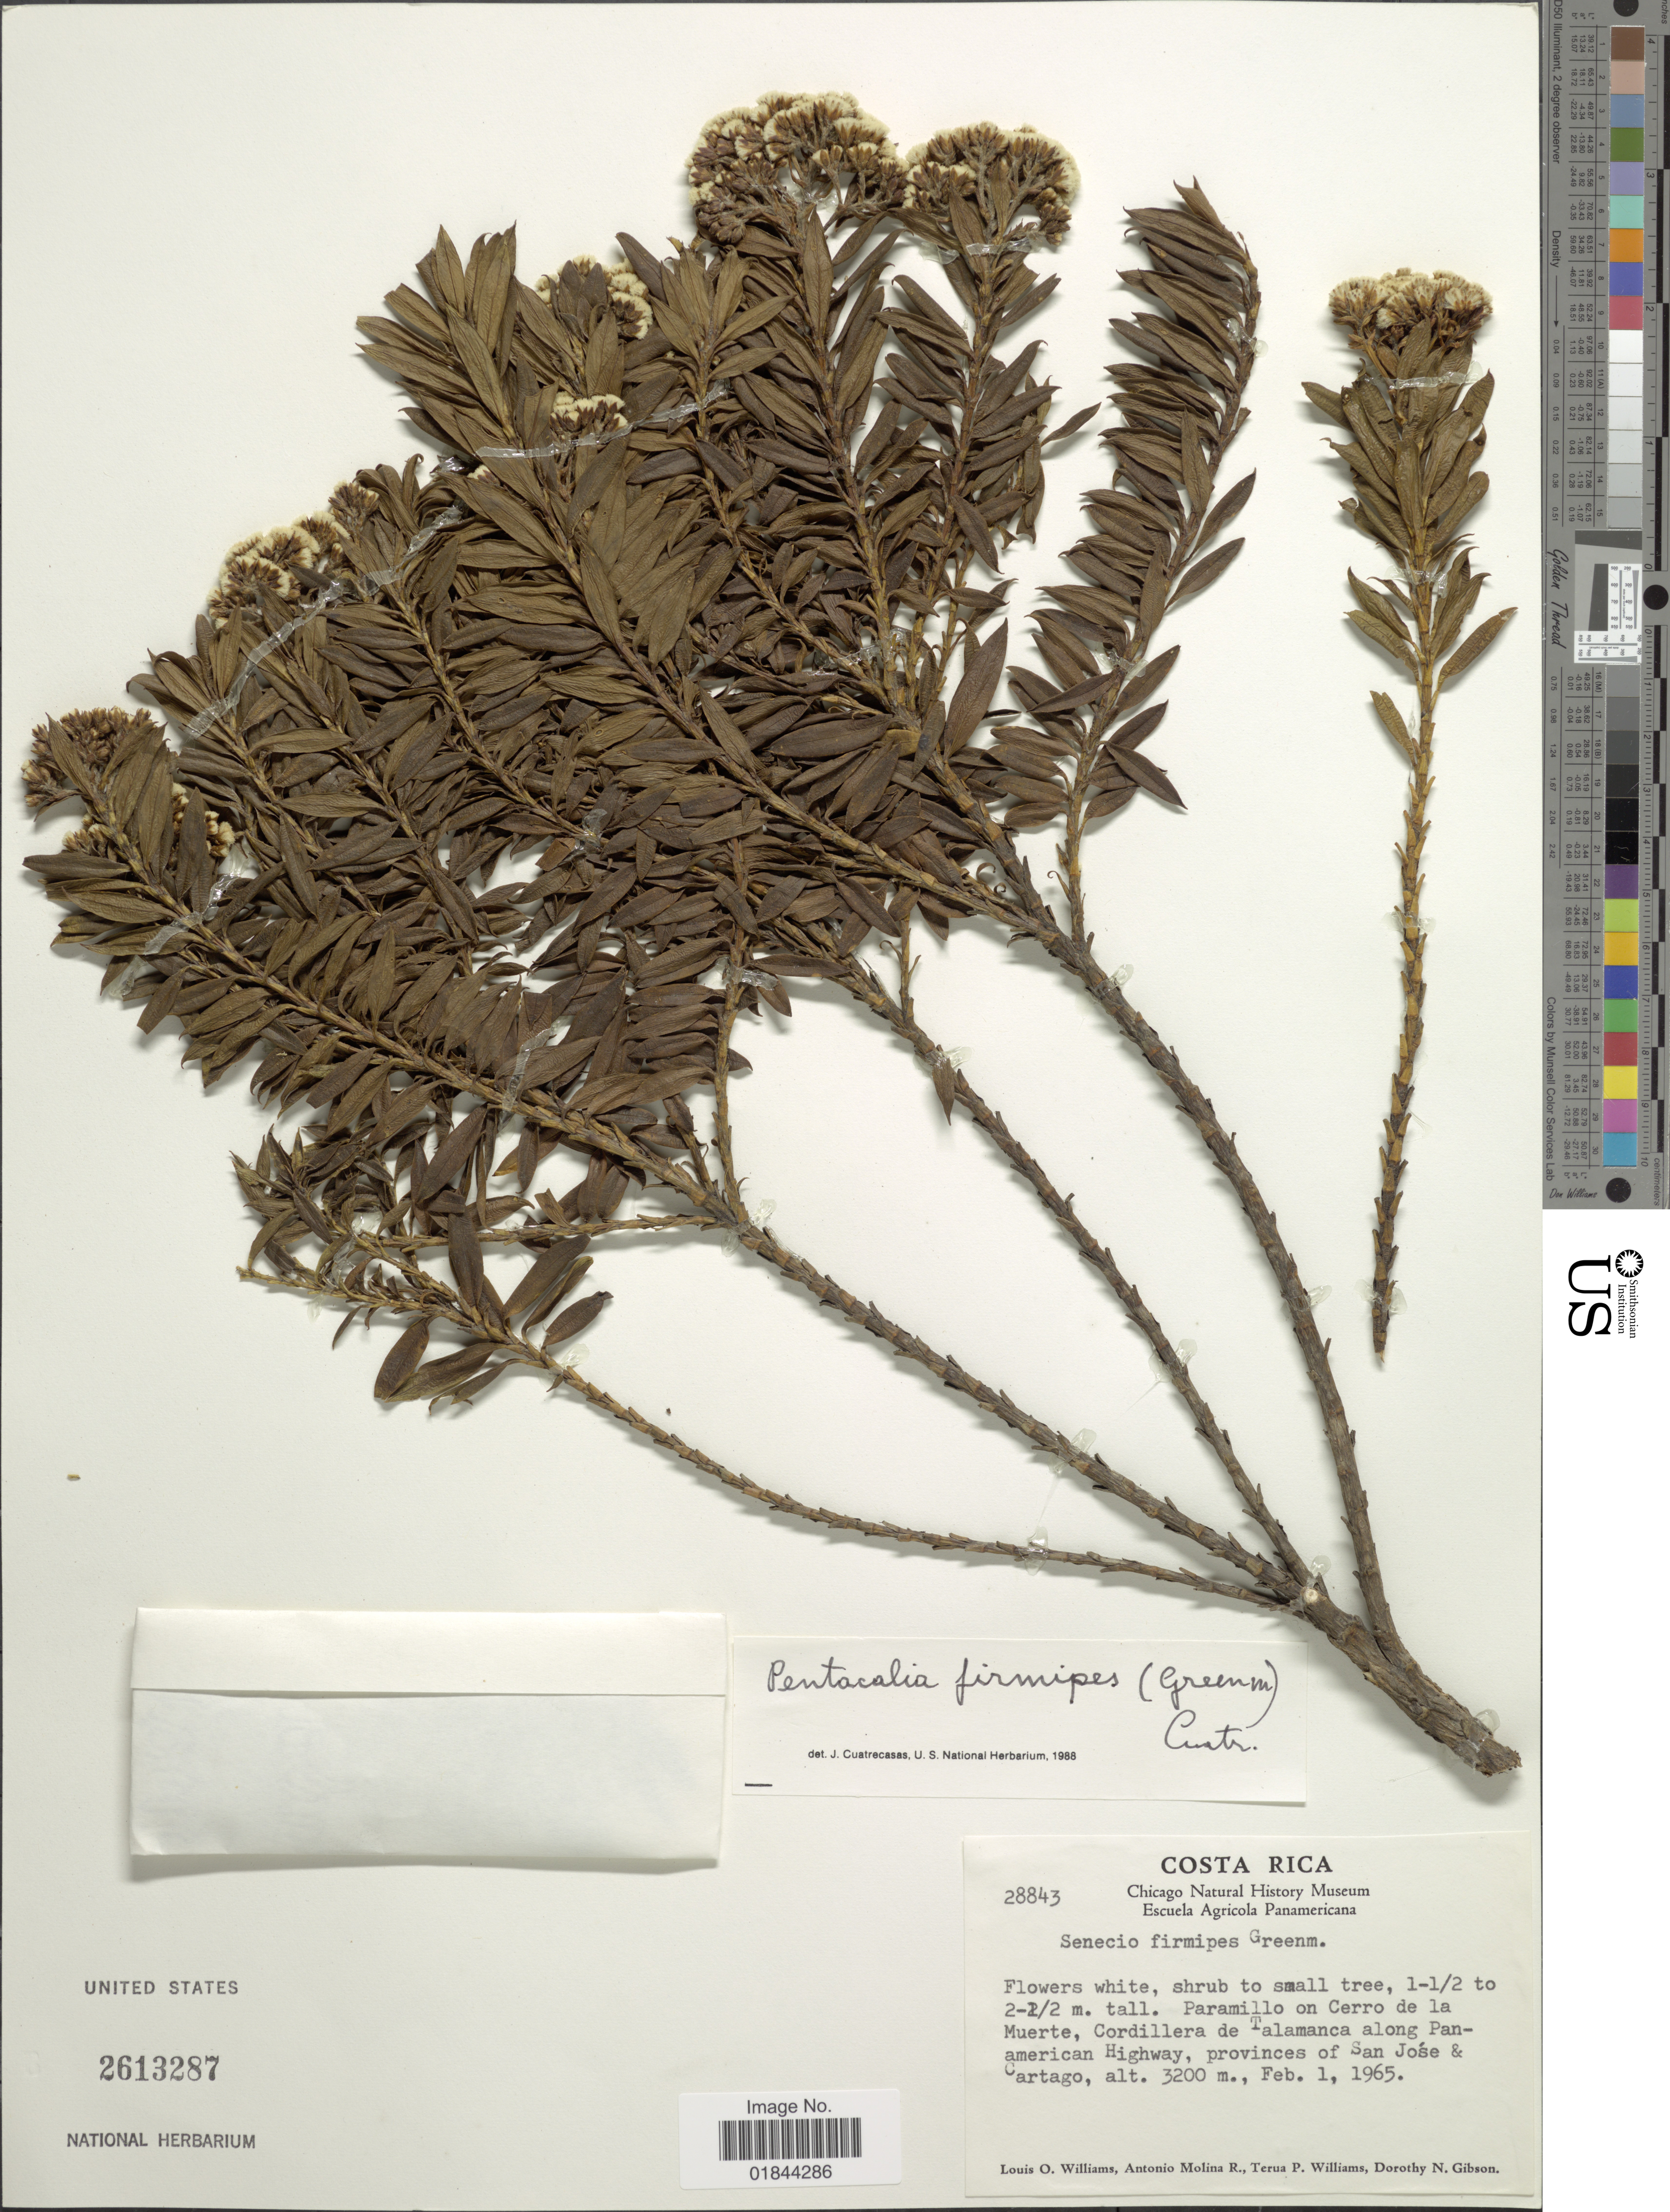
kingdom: Plantae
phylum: Tracheophyta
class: Magnoliopsida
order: Asterales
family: Asteraceae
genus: Pentacalia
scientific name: Pentacalia firmipes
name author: (Greenm.) Cuatrec.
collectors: L. O. Williams, A. Molina R., T. P. Williams & D. N. Gibson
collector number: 28843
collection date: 1965-02-01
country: Costa Rica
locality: Paramillo on Cerro de la Muerte, Cordillera de Talamanca along Panamerican Highway, provinces of San Jose & Cartago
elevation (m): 3200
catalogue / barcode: US 2613287